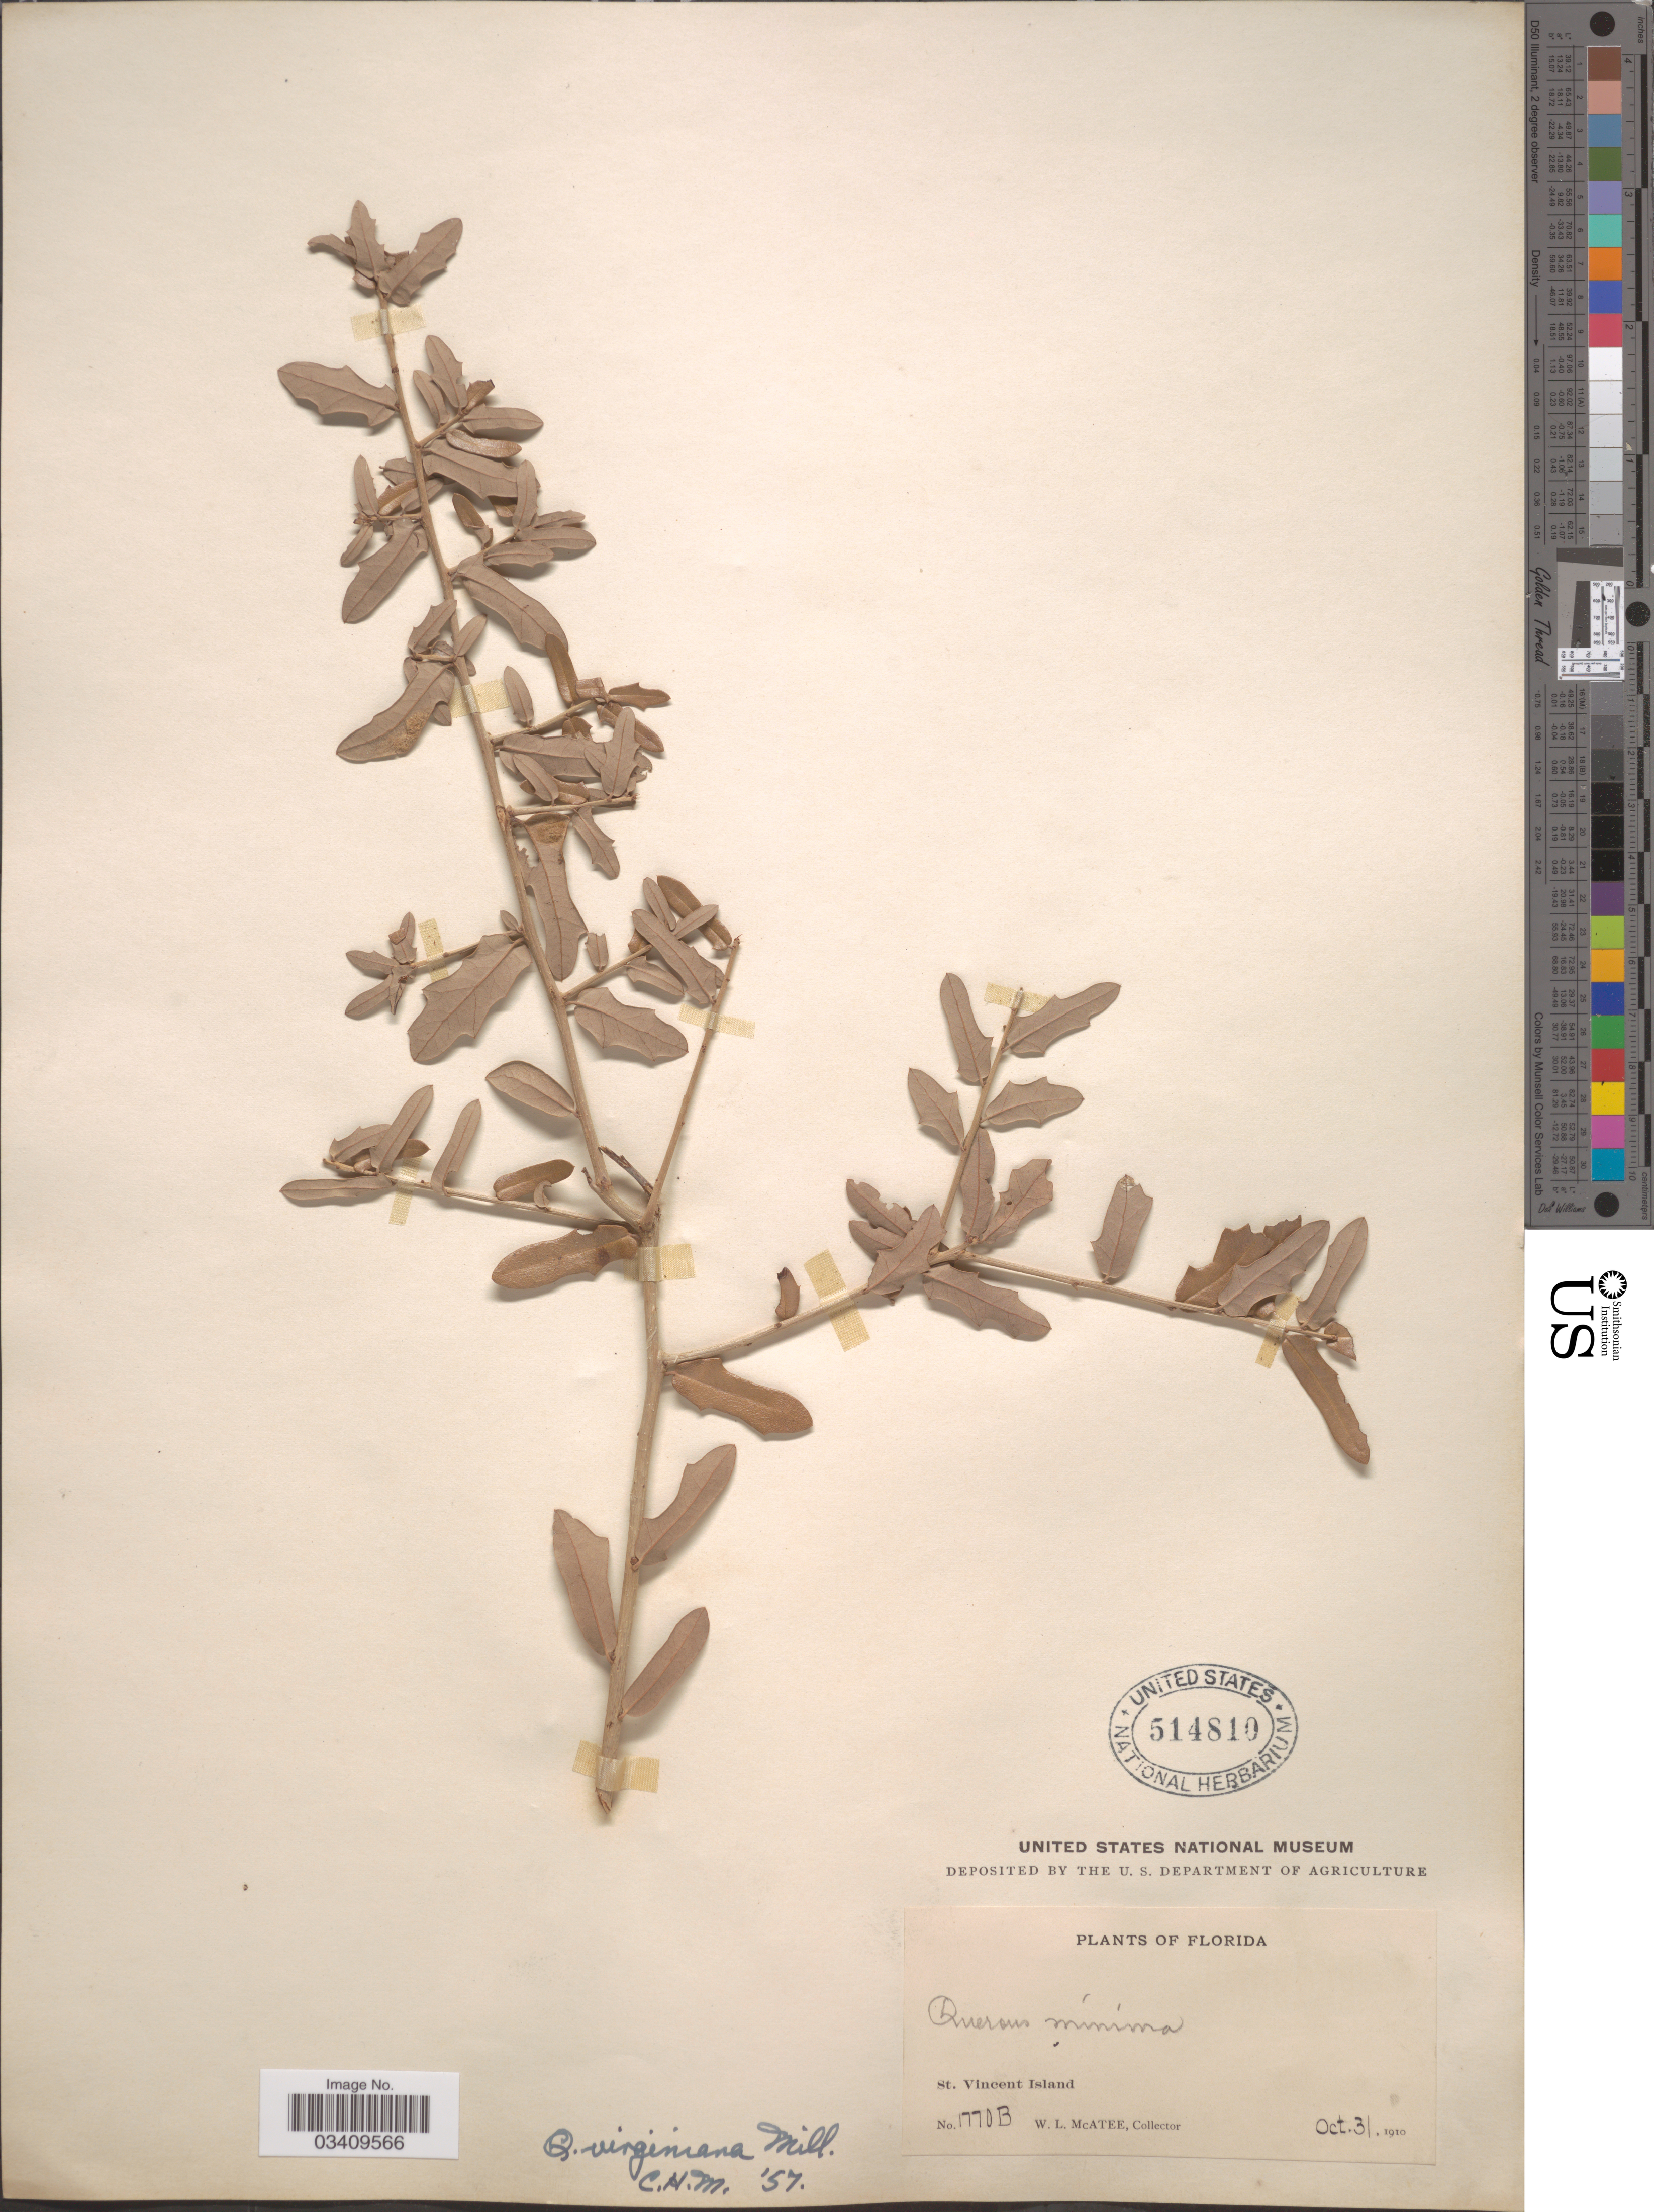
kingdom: Plantae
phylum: Tracheophyta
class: Magnoliopsida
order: Fagales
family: Fagaceae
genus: Quercus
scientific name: Quercus virginiana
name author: Mill.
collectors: W. McAtee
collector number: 1770B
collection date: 1910-10-31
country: United States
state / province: Florida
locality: St. Vincent Island.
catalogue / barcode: US 514810